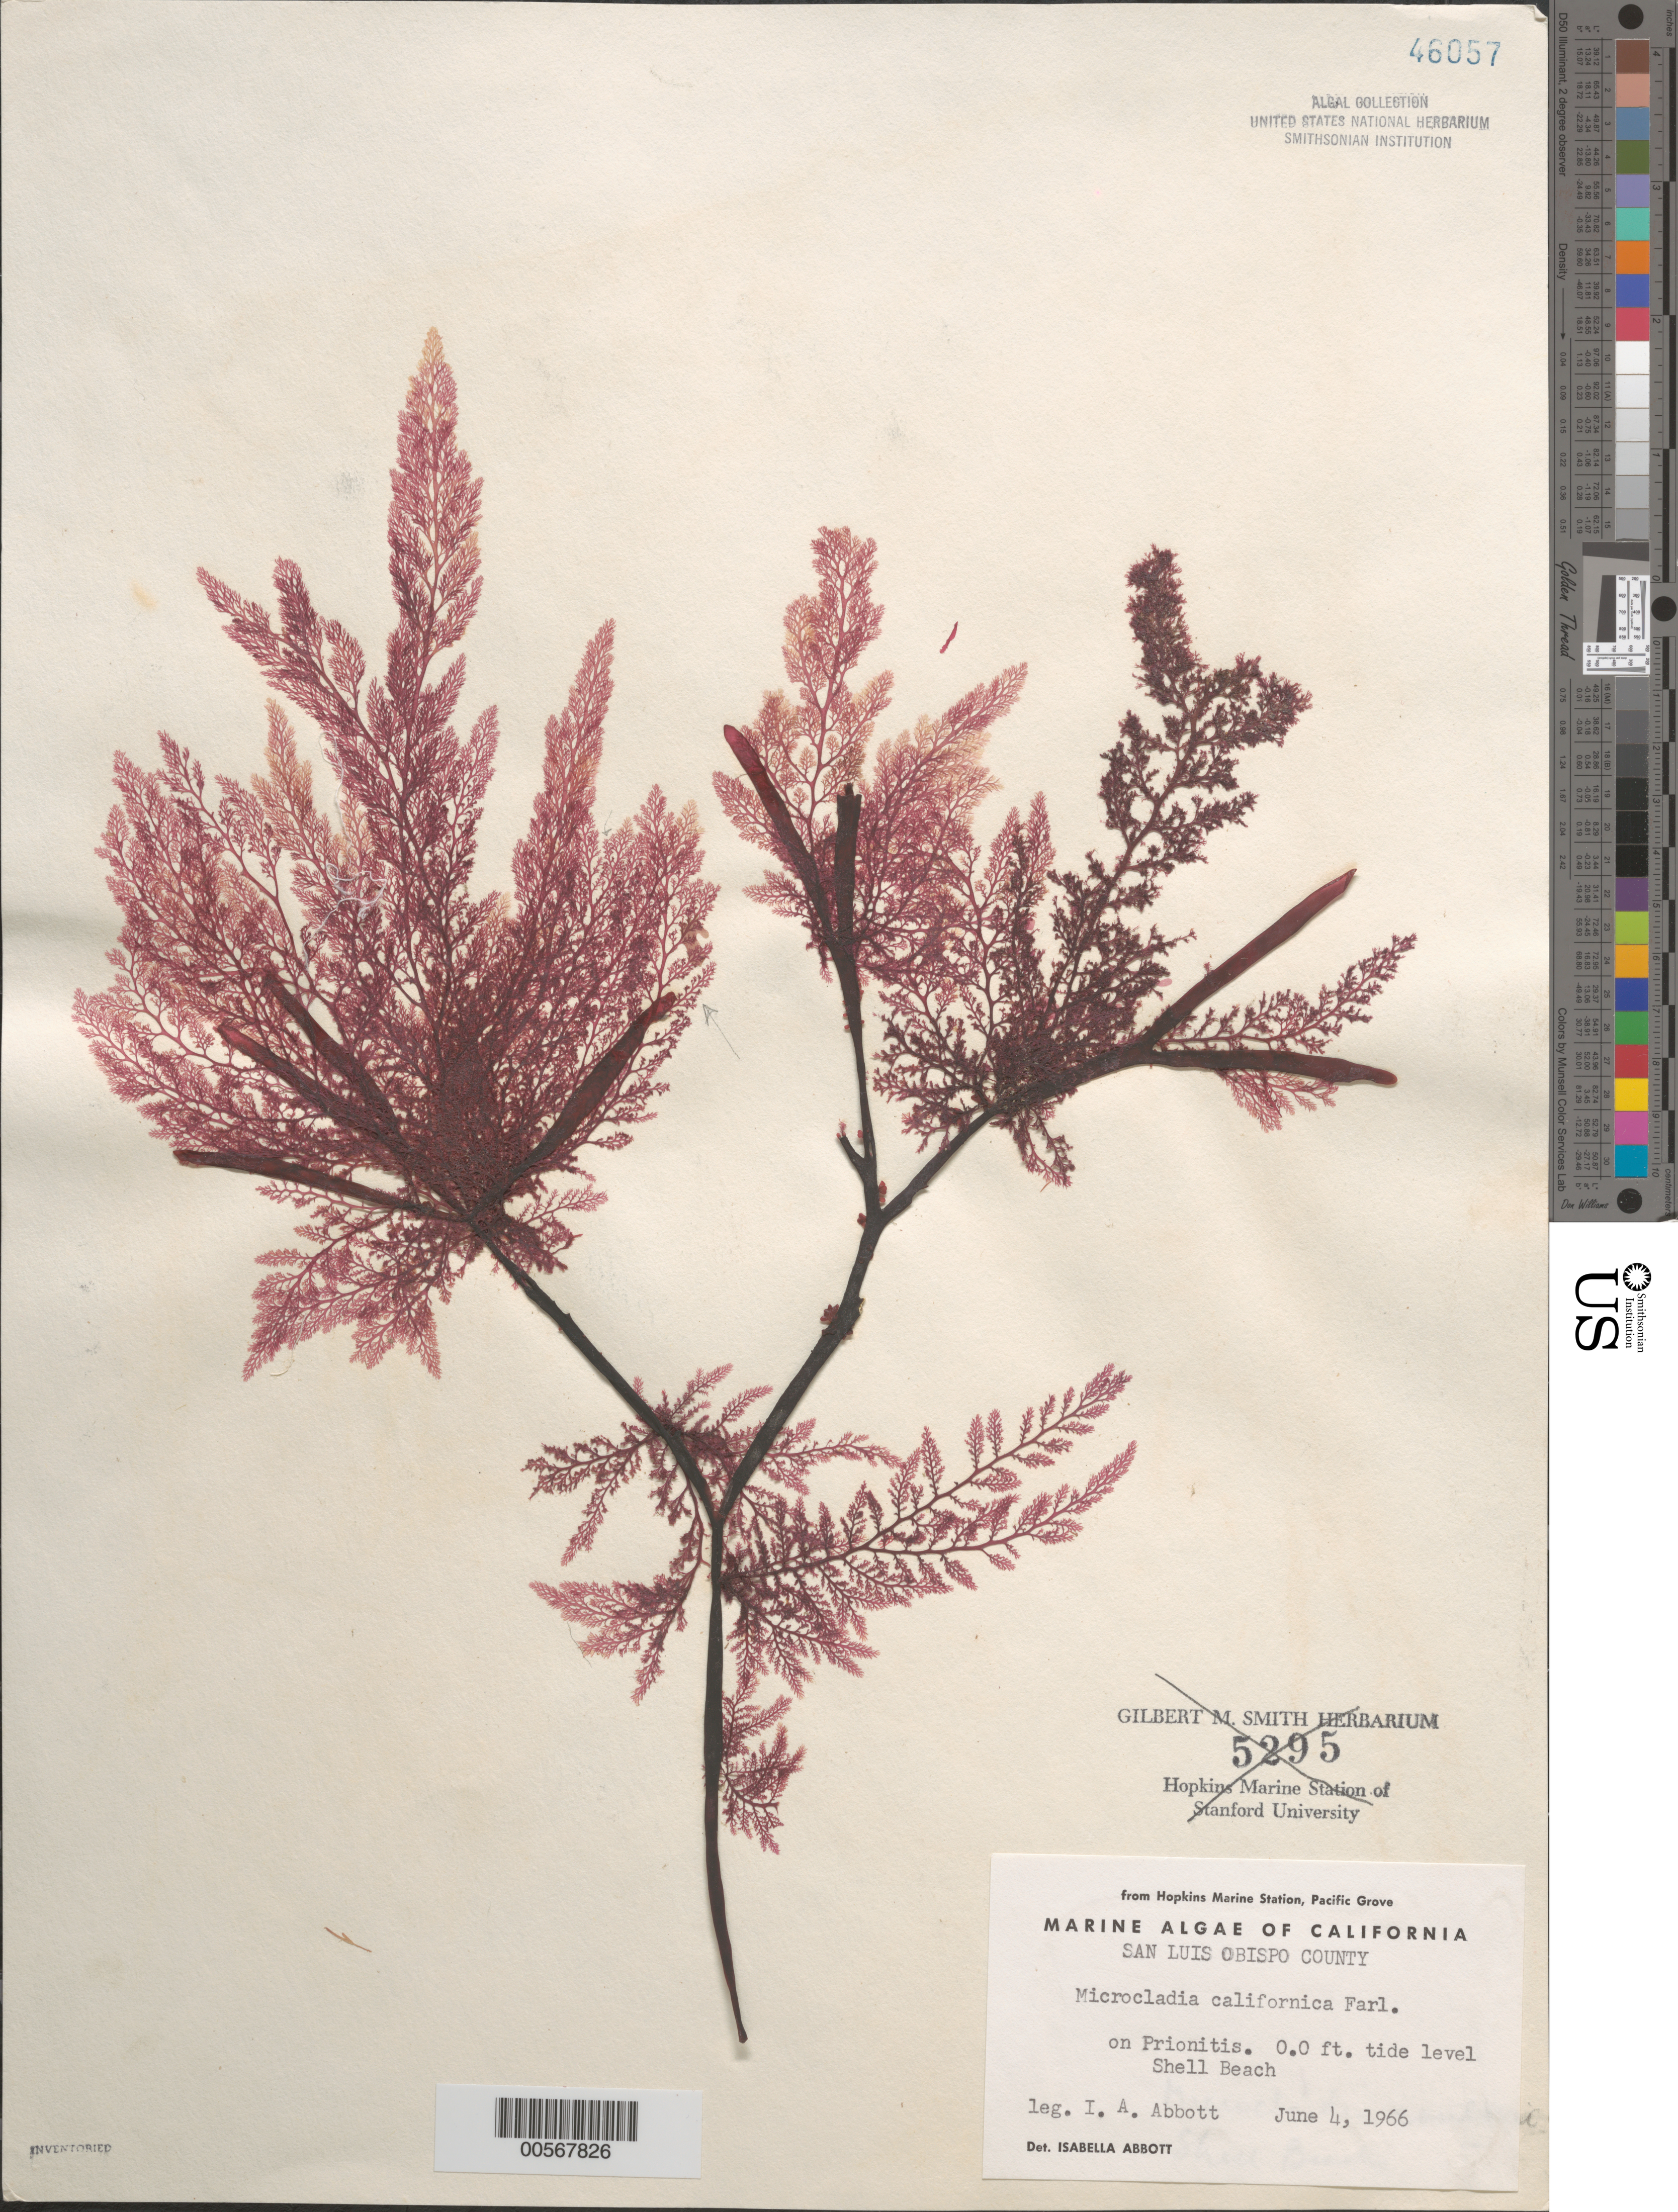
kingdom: Plantae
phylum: Rhodophyta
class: Florideophyceae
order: Ceramiales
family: Ceramiaceae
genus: Campylaephora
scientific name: Campylaephora californica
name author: (Farl.) T.O. Cho in T.O. Cho et al.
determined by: Algae name updating Project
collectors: I. A. Abbott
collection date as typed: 04 Jun 1966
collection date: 1966-06-04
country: United States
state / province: California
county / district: San Luis Obispo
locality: Shell Beach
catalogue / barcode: US 46057